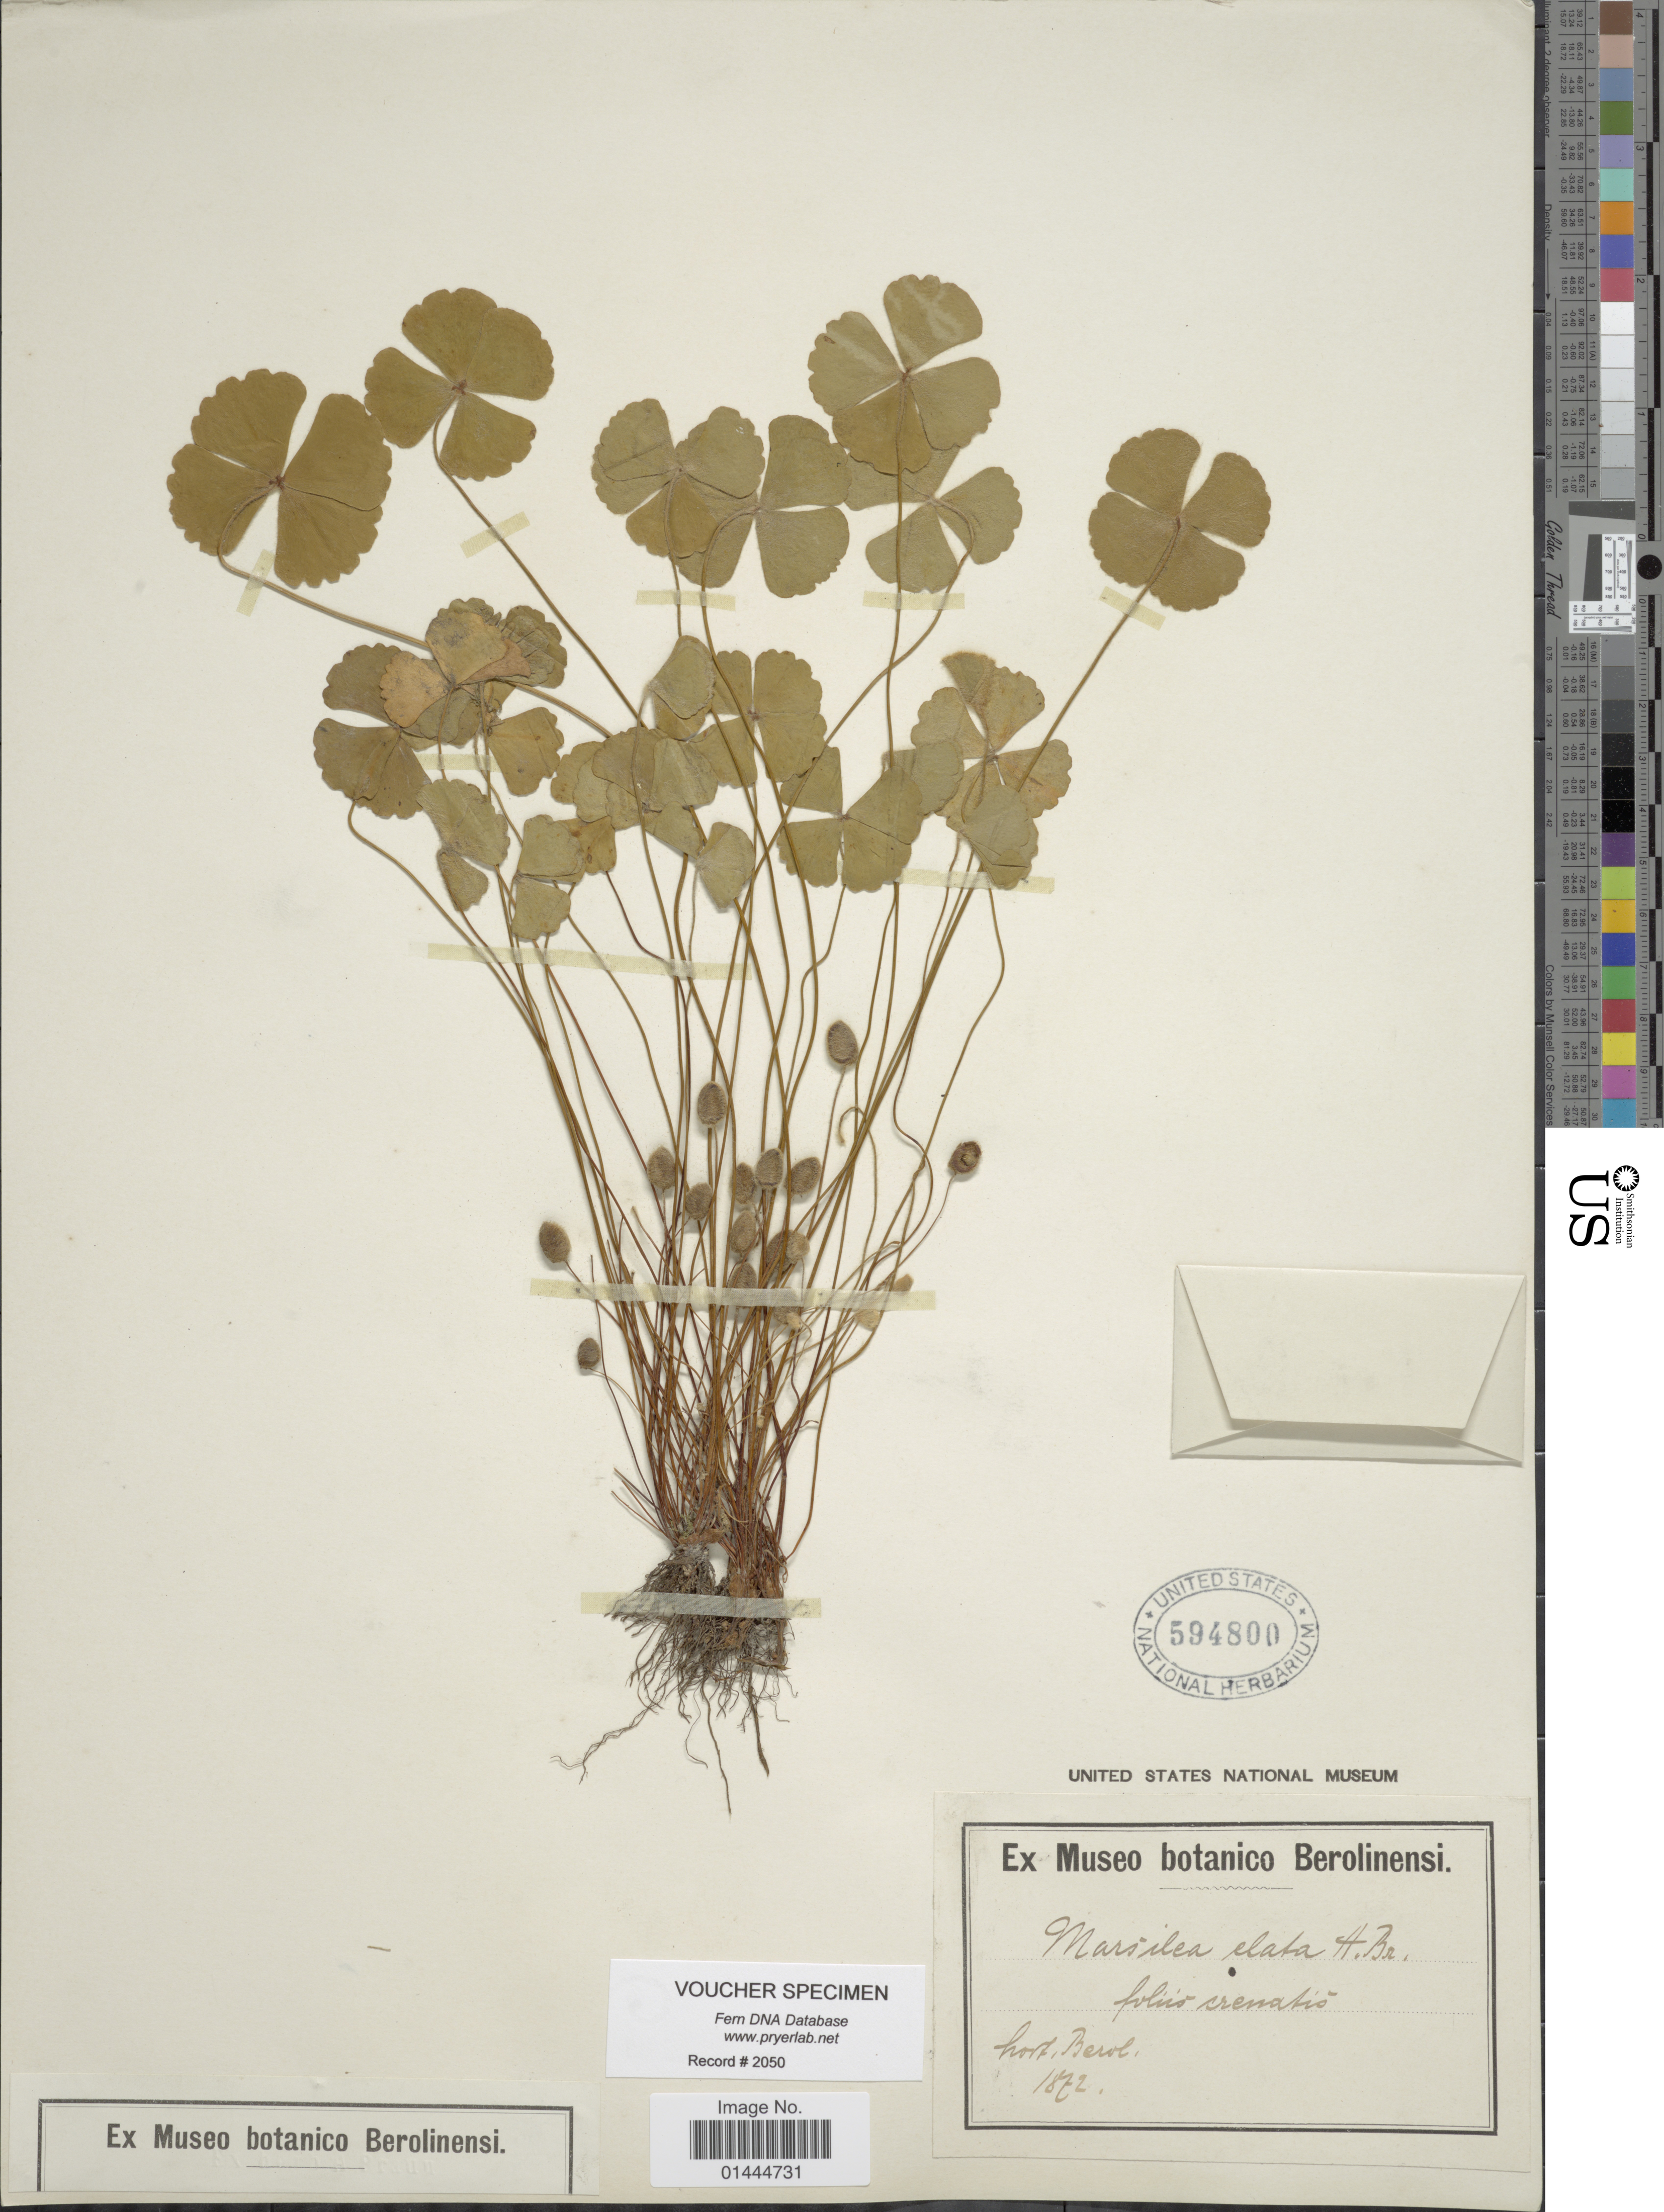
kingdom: Plantae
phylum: Tracheophyta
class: Polypodiopsida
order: Salviniales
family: Marsileaceae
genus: Marsilea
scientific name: Marsilea elata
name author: A. Braun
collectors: ex Museo Botanico Berolinensi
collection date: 1872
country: Germany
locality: Hort. Berol.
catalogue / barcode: US 594800